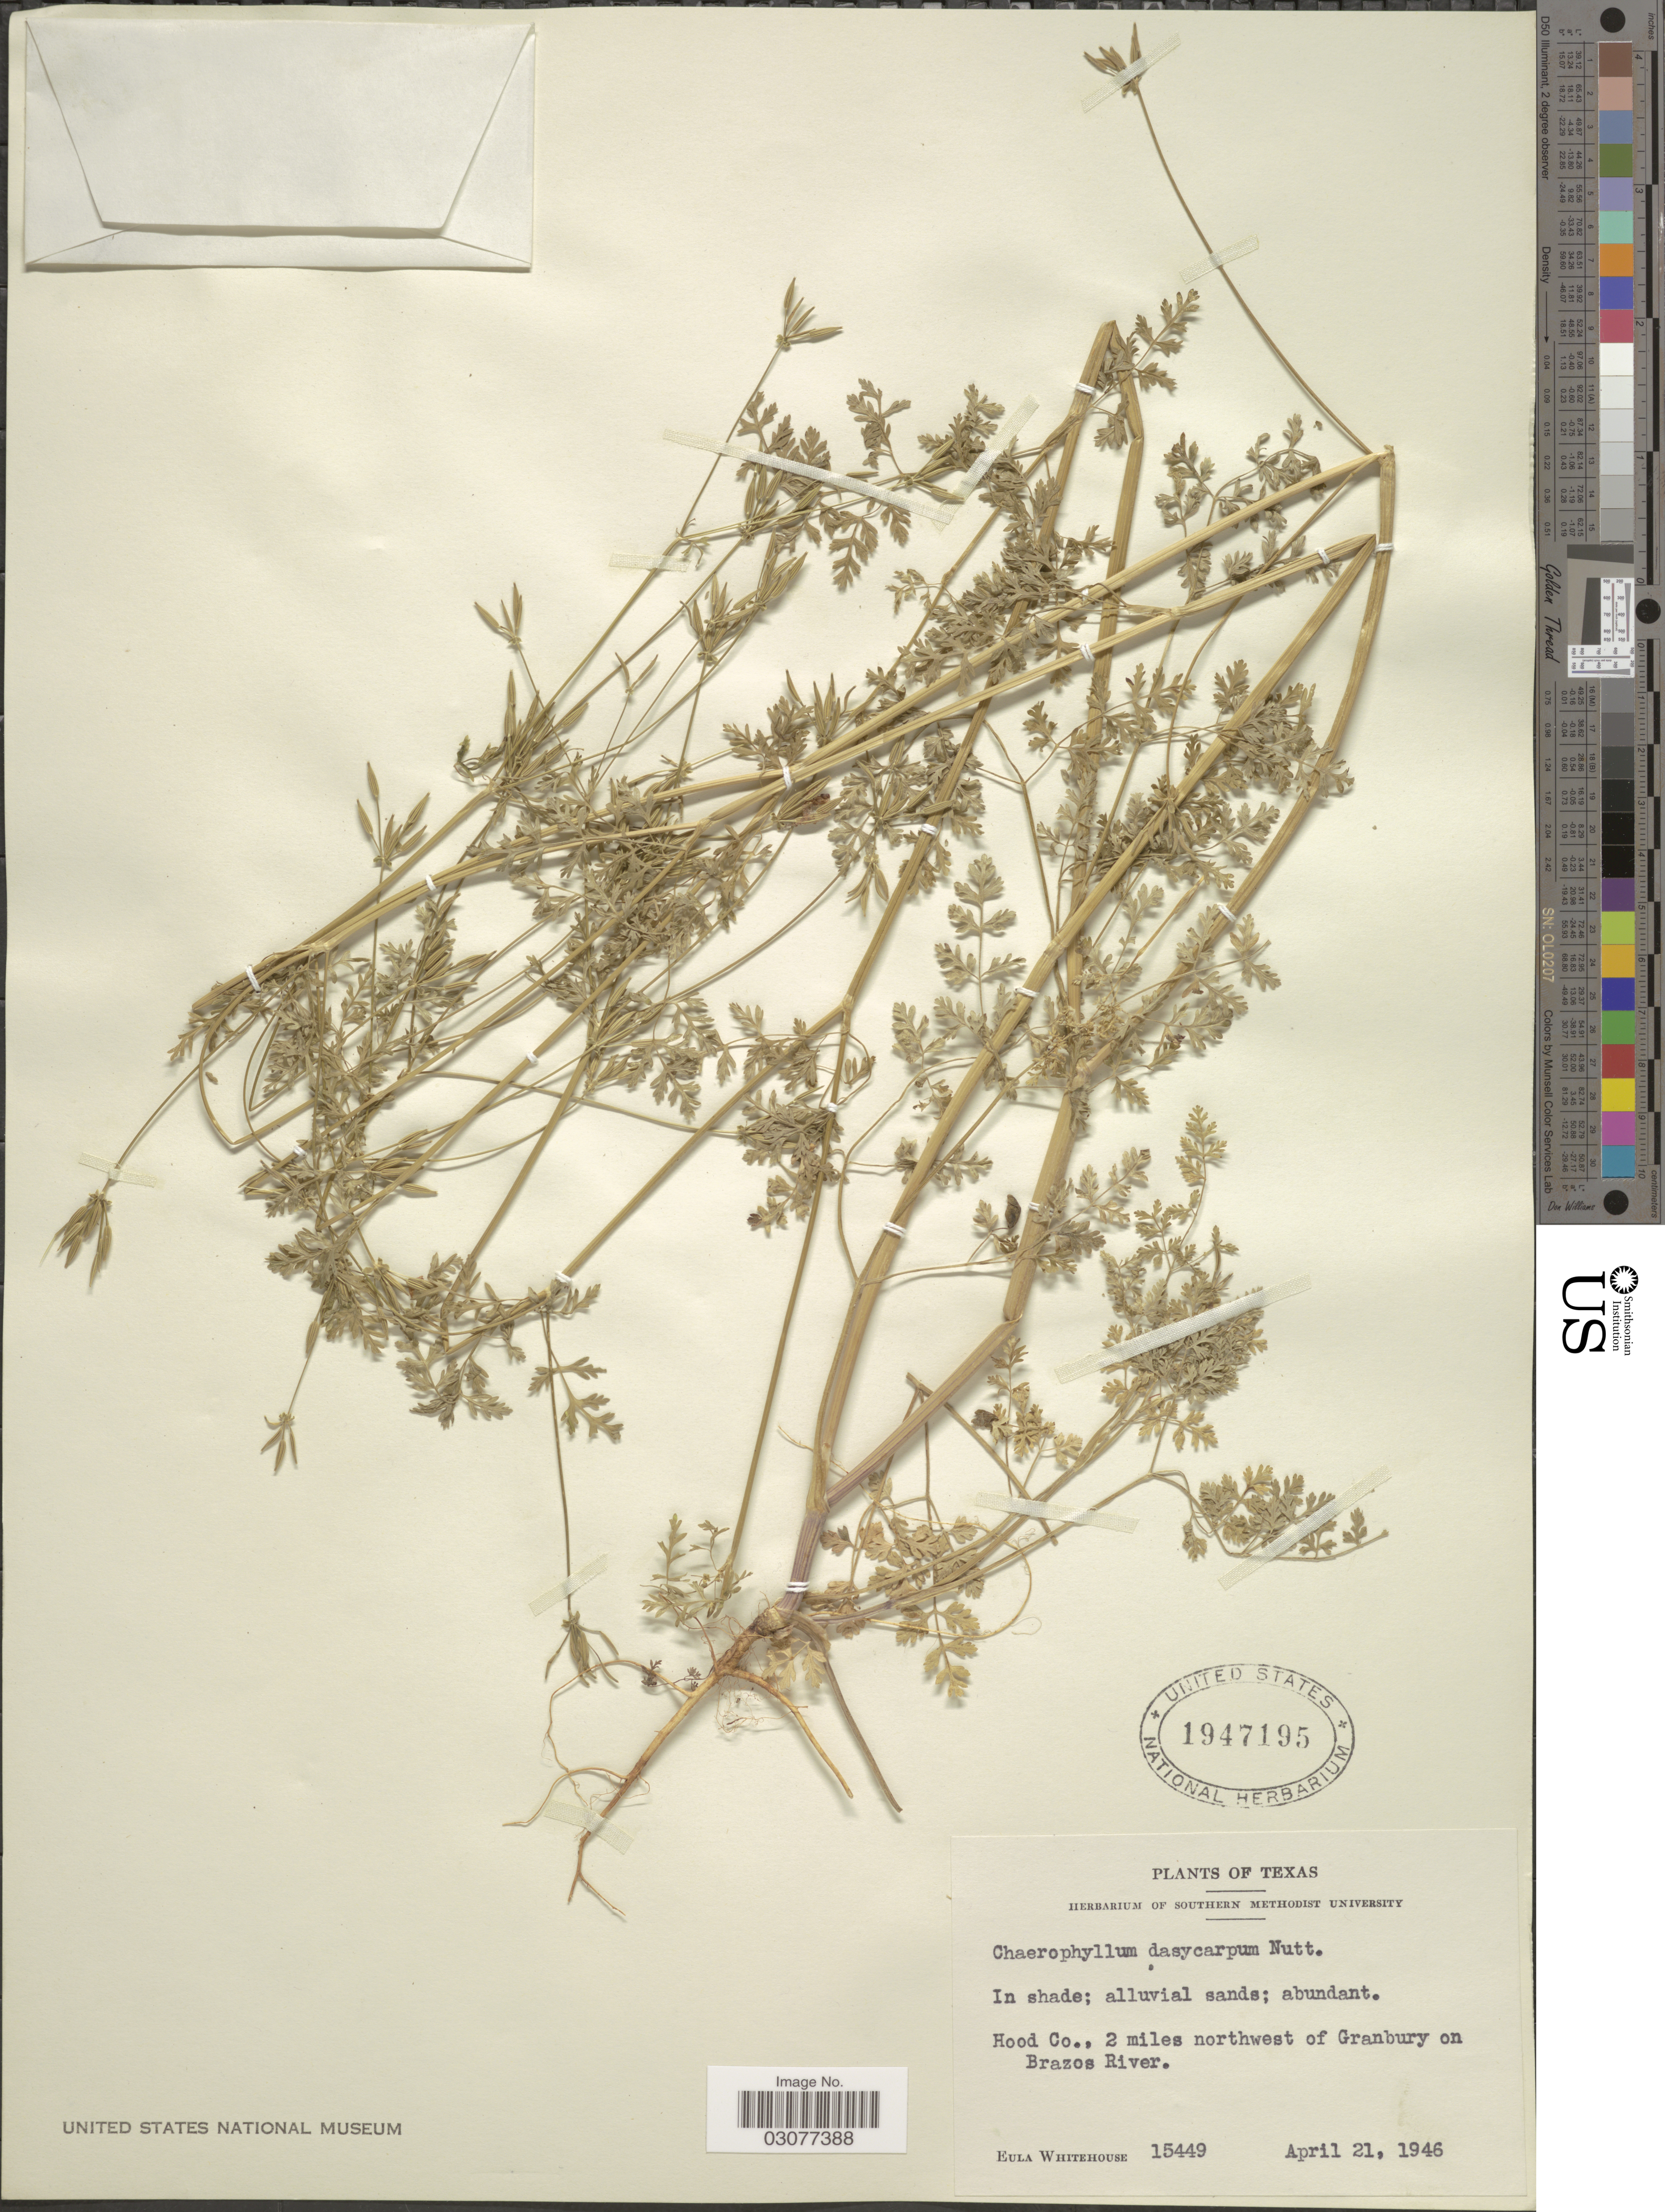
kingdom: Plantae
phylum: Tracheophyta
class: Magnoliopsida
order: Apiales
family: Apiaceae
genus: Chaerophyllum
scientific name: Chaerophyllum dasycarpum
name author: (Hook. ex S. Watson) Nutt.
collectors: E. Whitehouse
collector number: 15449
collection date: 1946-04-21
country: United States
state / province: Texas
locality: Hood Co., 2 miles northwest of Granbury on Brazos River.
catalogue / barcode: US 1947195